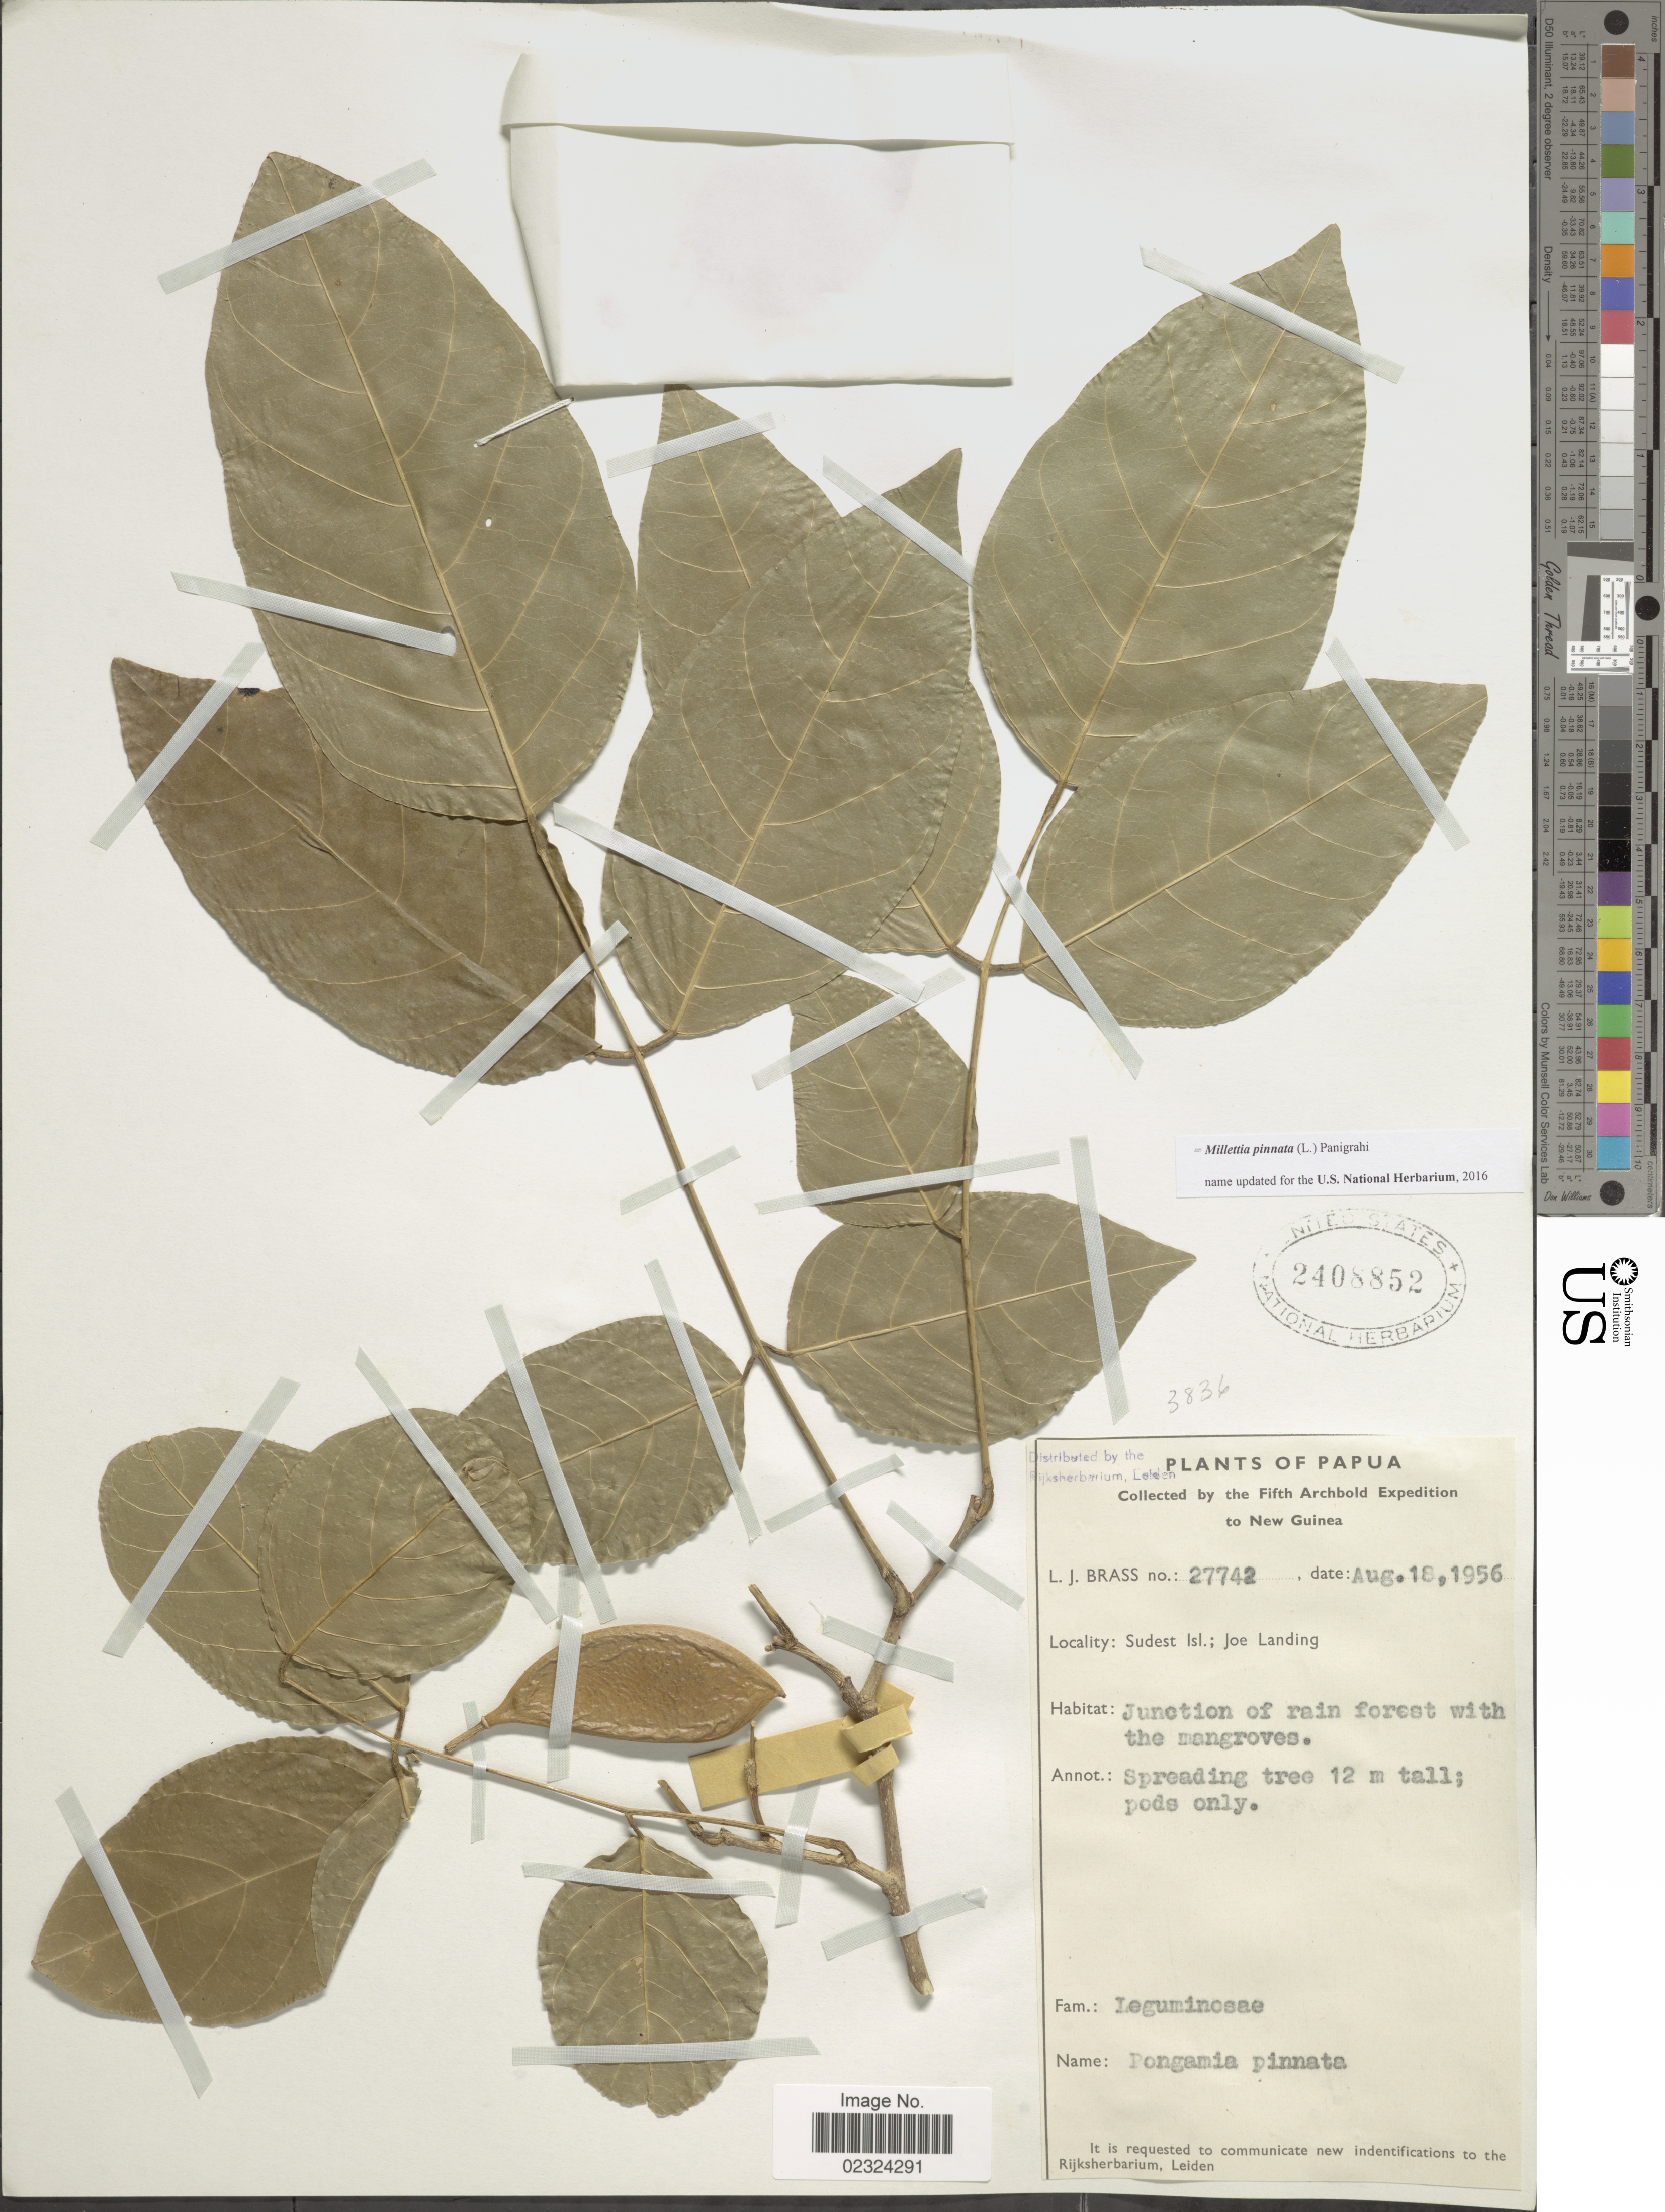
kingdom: Plantae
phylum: Tracheophyta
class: Magnoliopsida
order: Fabales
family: Fabaceae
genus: Millettia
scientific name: Millettia pinnata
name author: (L.) Panigrahi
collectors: L. J. Brass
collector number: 27742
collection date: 1956-08-18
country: Papua New Guinea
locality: Papua. New Guinea. Sudest Isl.; Joe Landing.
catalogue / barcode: US 2408852